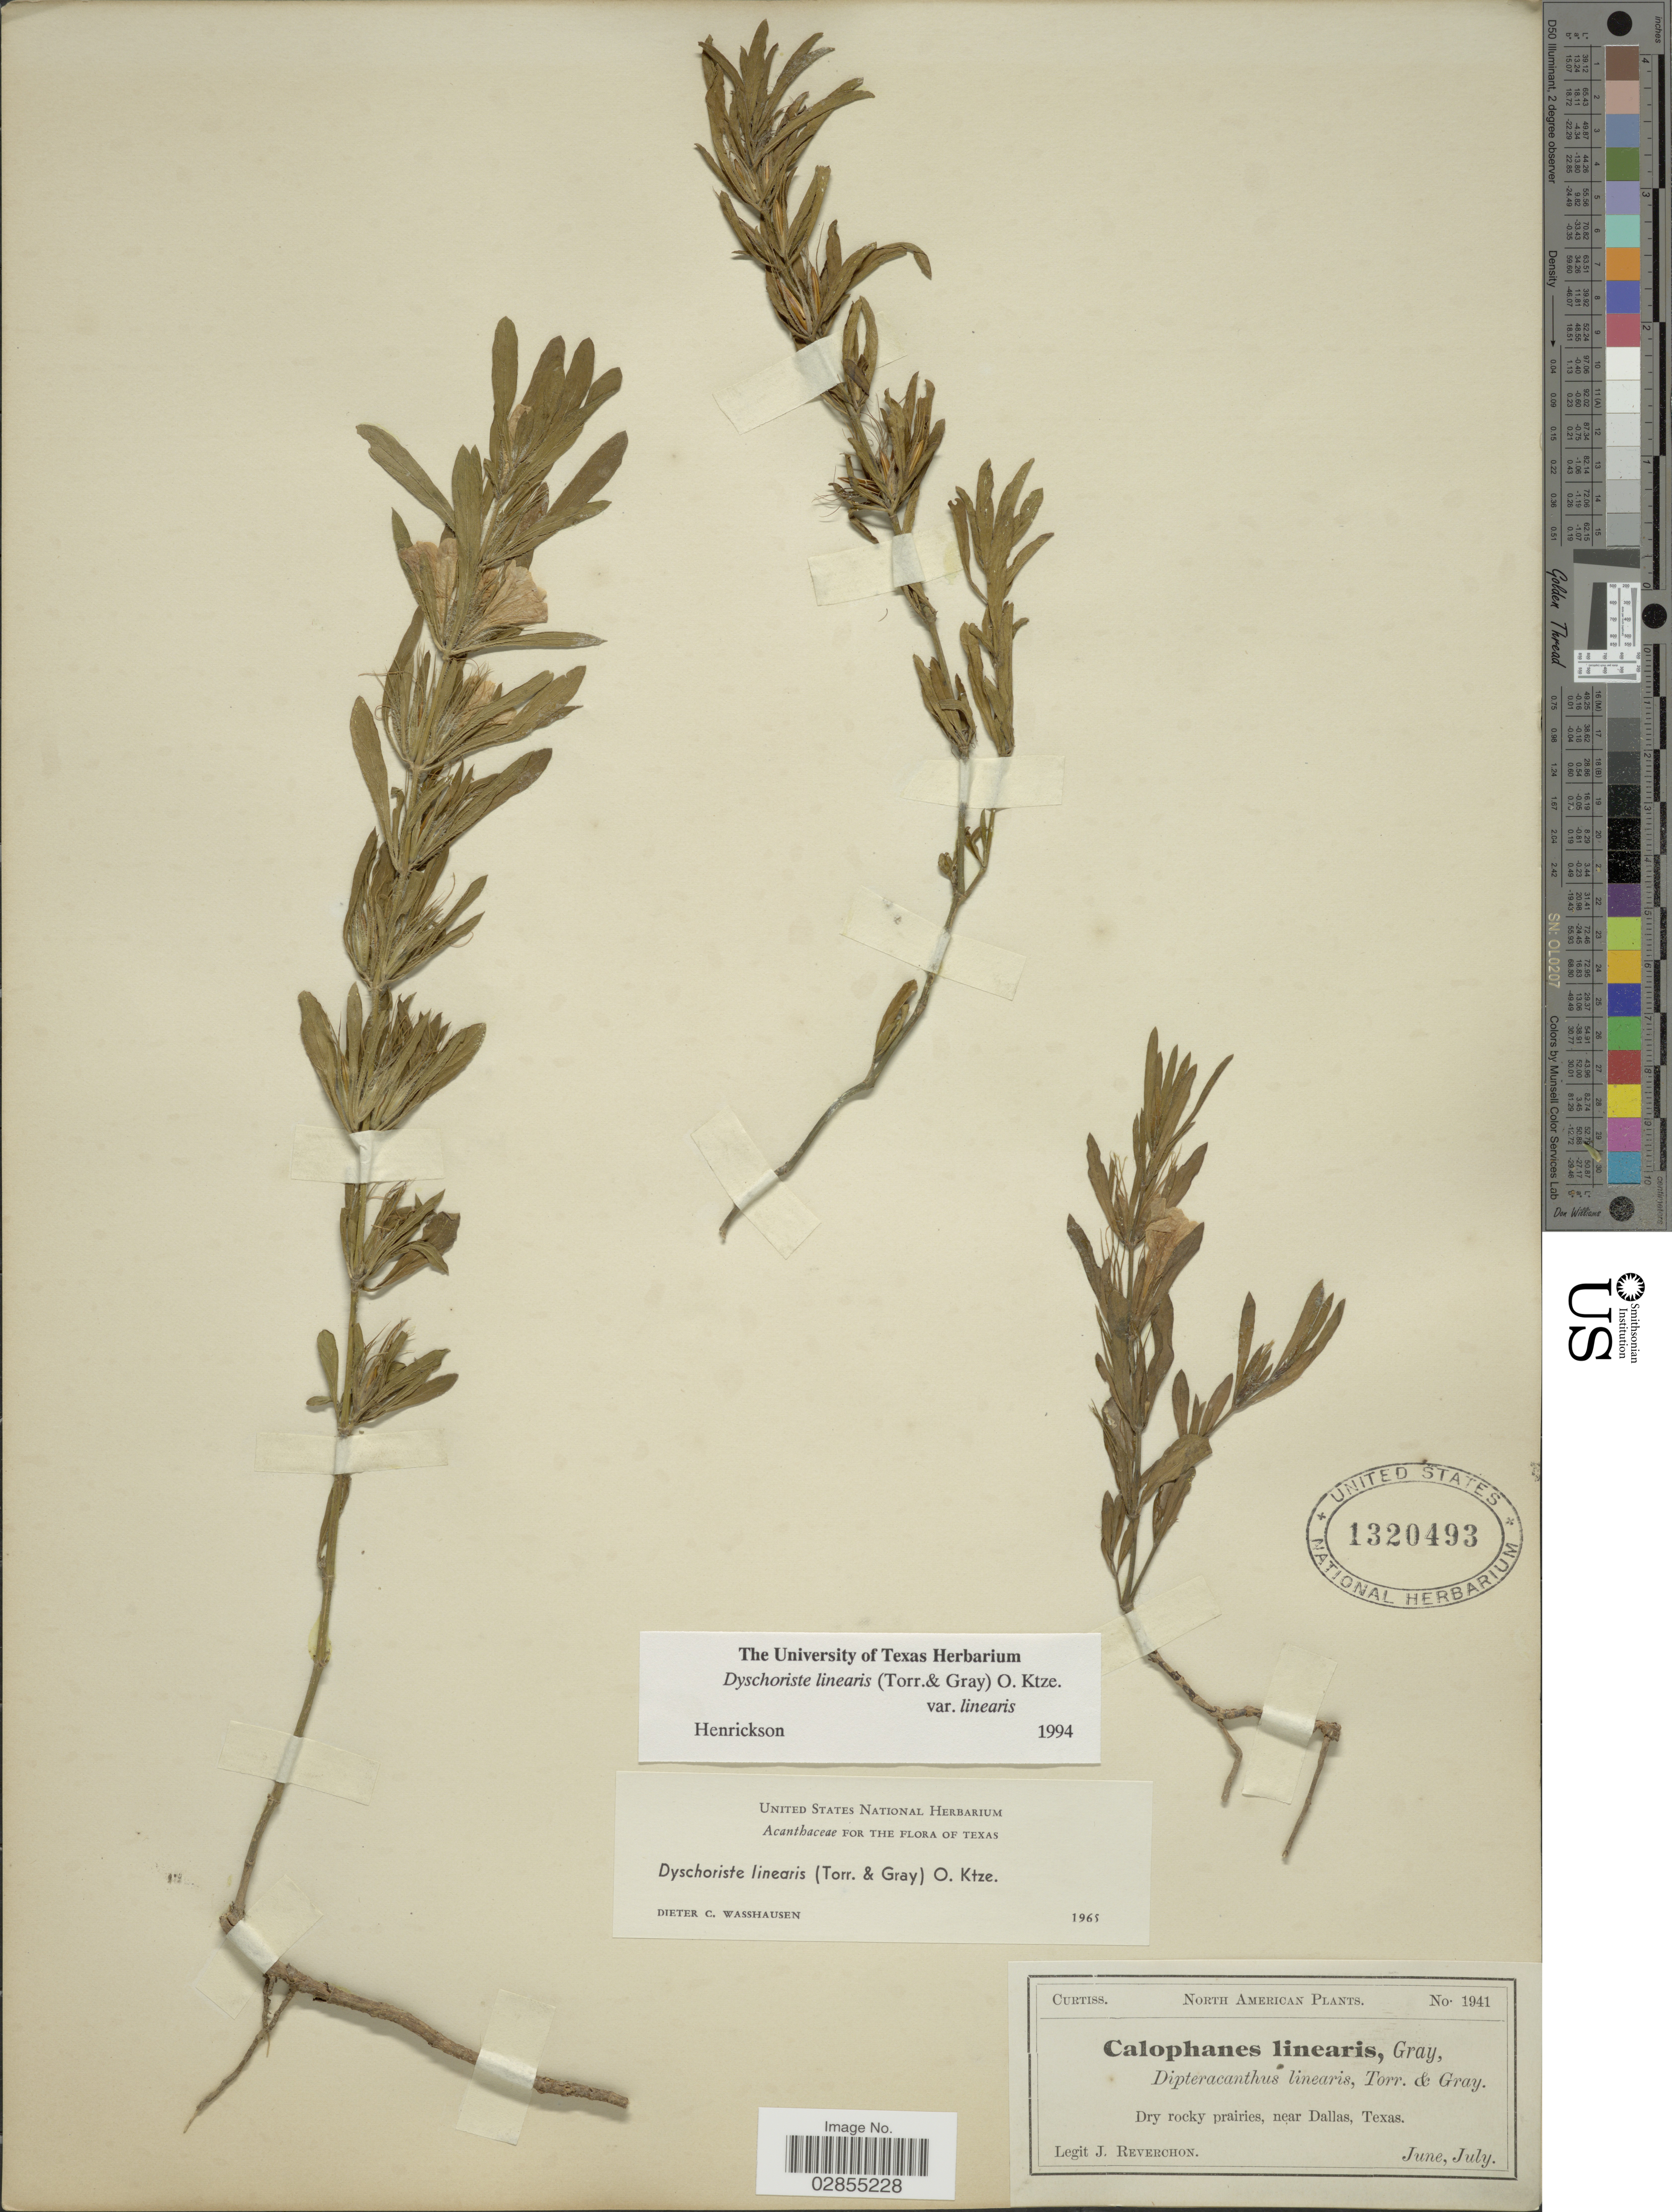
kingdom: Plantae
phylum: Tracheophyta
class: Magnoliopsida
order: Lamiales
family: Acanthaceae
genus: Dyschoriste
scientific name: Dyschoriste linearis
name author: (Torr. & A. Gray) Kuntze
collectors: J. Reverchon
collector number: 1941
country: United States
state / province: Texas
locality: Near Dallas.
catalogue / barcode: US 1320493